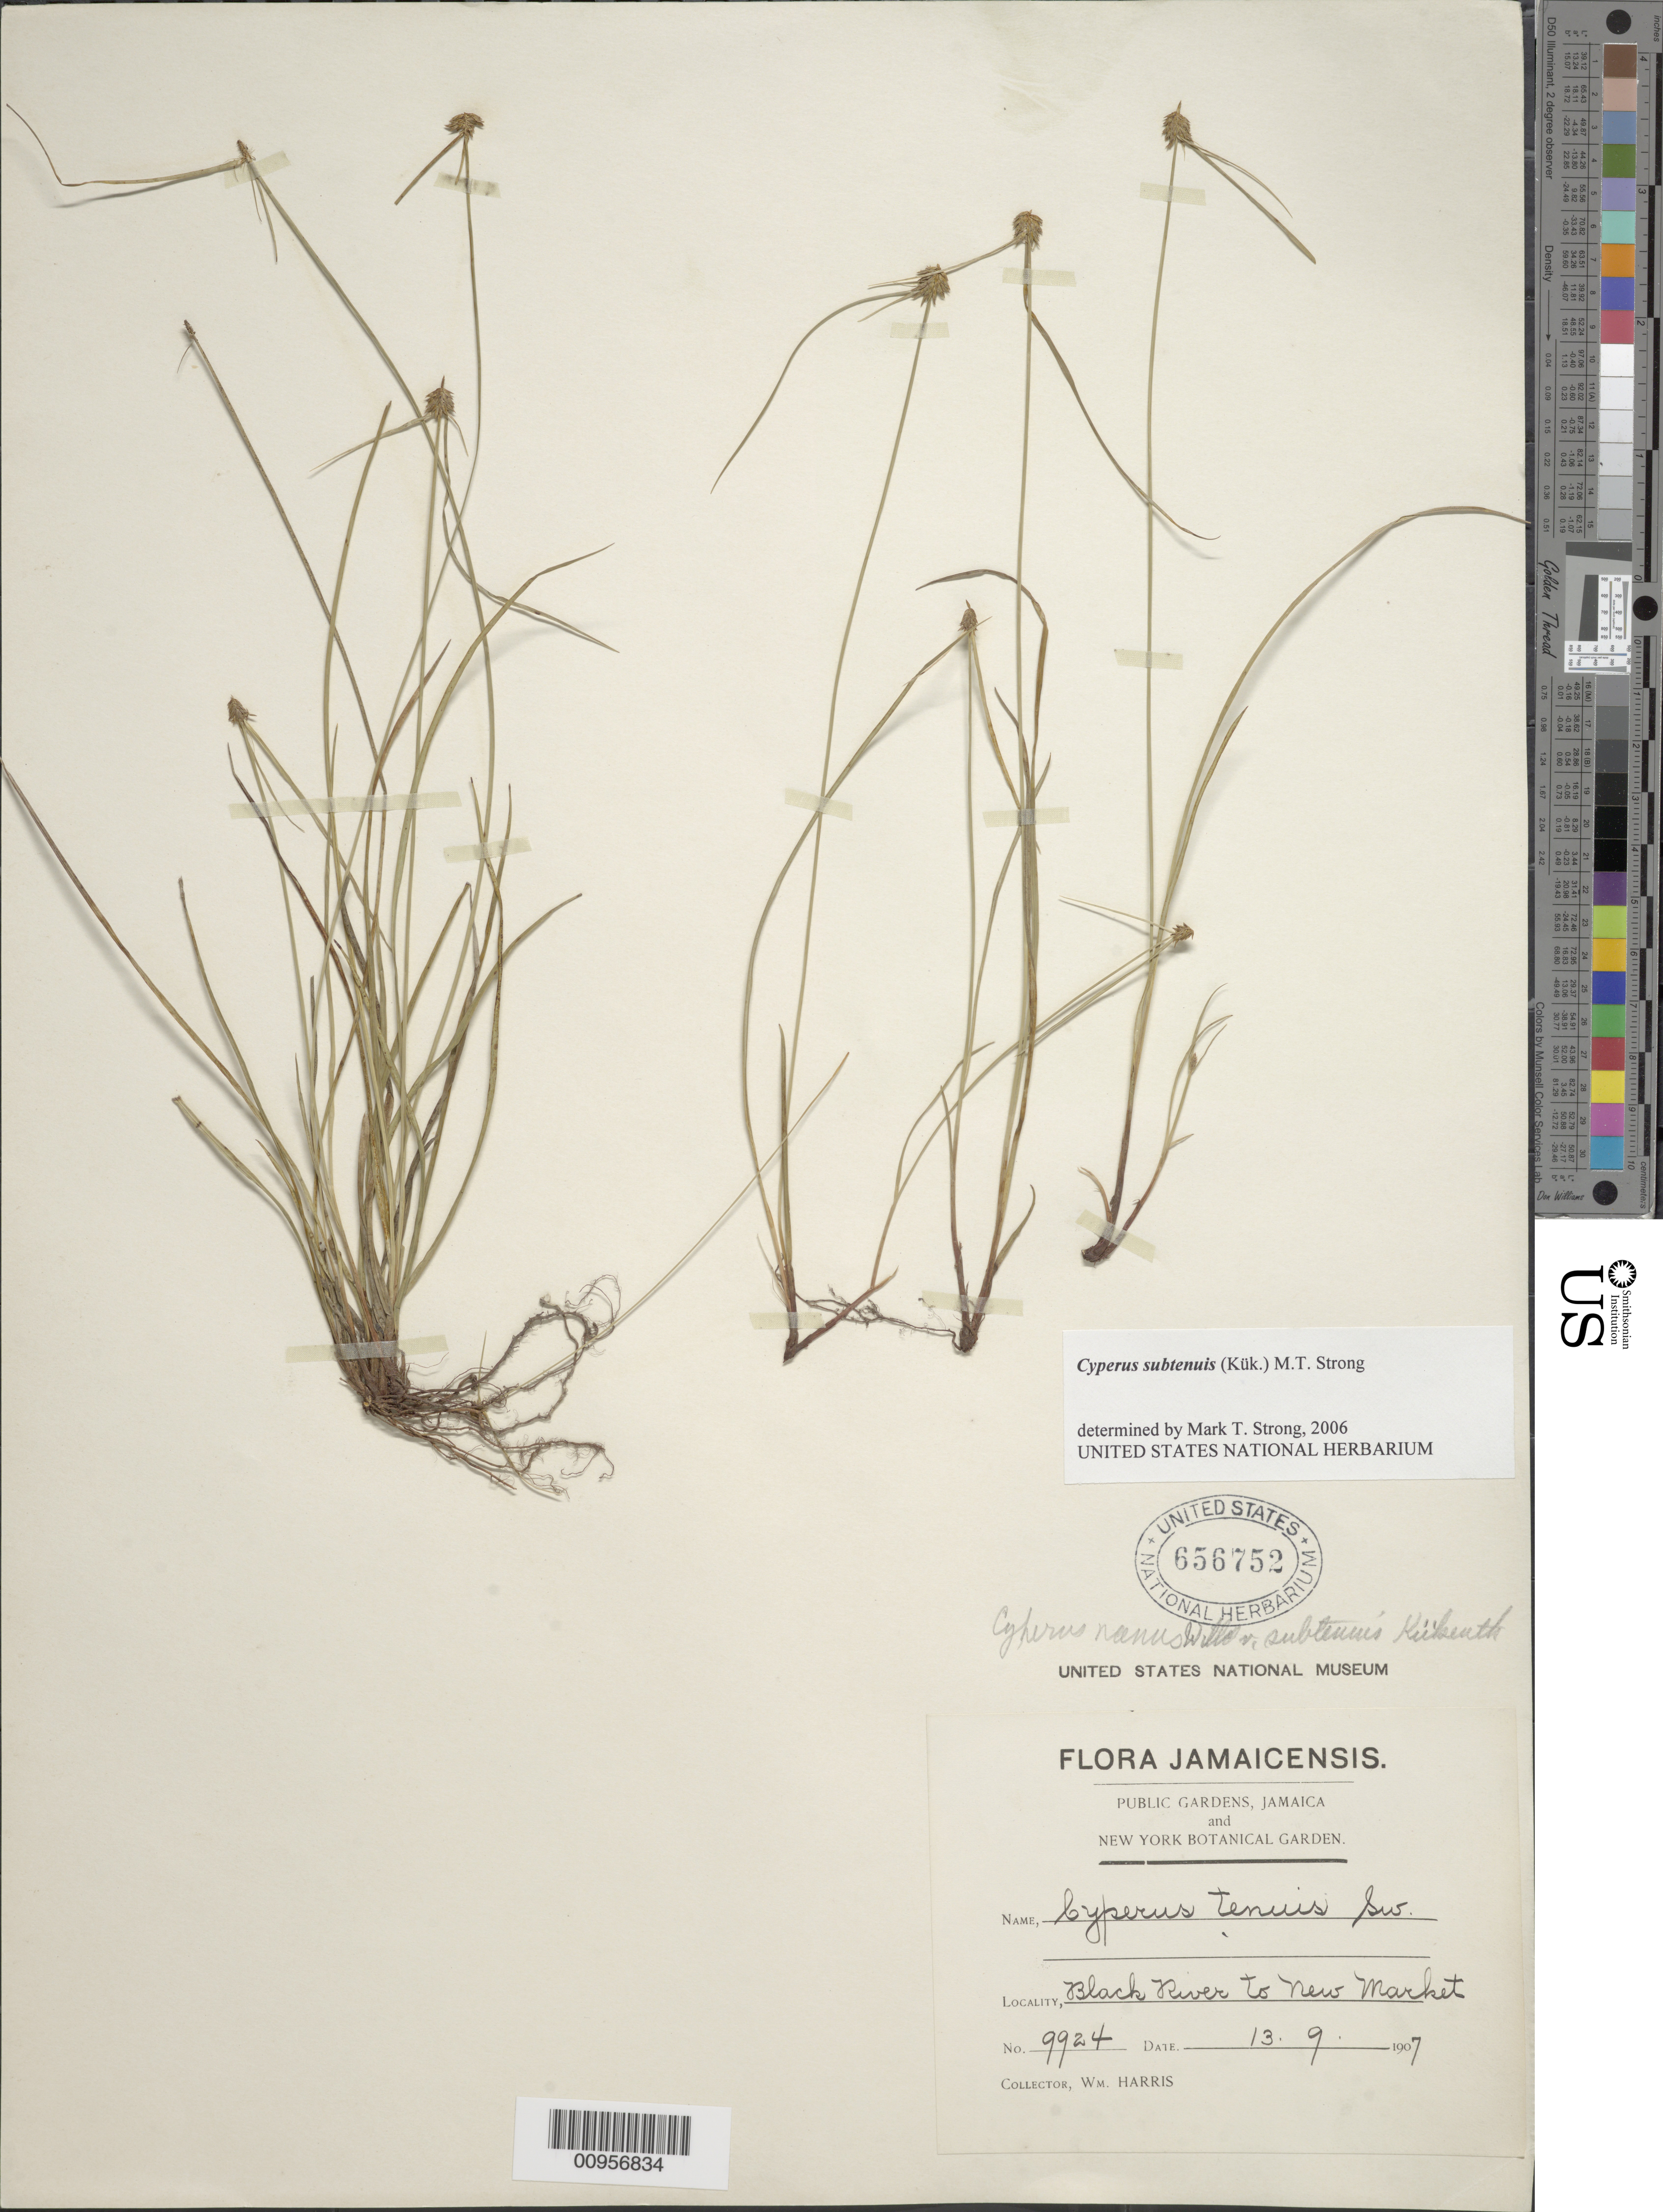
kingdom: Plantae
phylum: Tracheophyta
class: Liliopsida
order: Poales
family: Cyperaceae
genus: Cyperus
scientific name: Cyperus subtenuis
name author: (Kük.) M.T. Strong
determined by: Strong, M. T., (US), Smithsonian Institution - National Museum of Natural History (UNITED STATES)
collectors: W. H. Harris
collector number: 9924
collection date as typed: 13 Sep 1907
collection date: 1907-09-13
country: Jamaica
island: Jamaica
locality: Black River to New Market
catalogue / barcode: US 656752